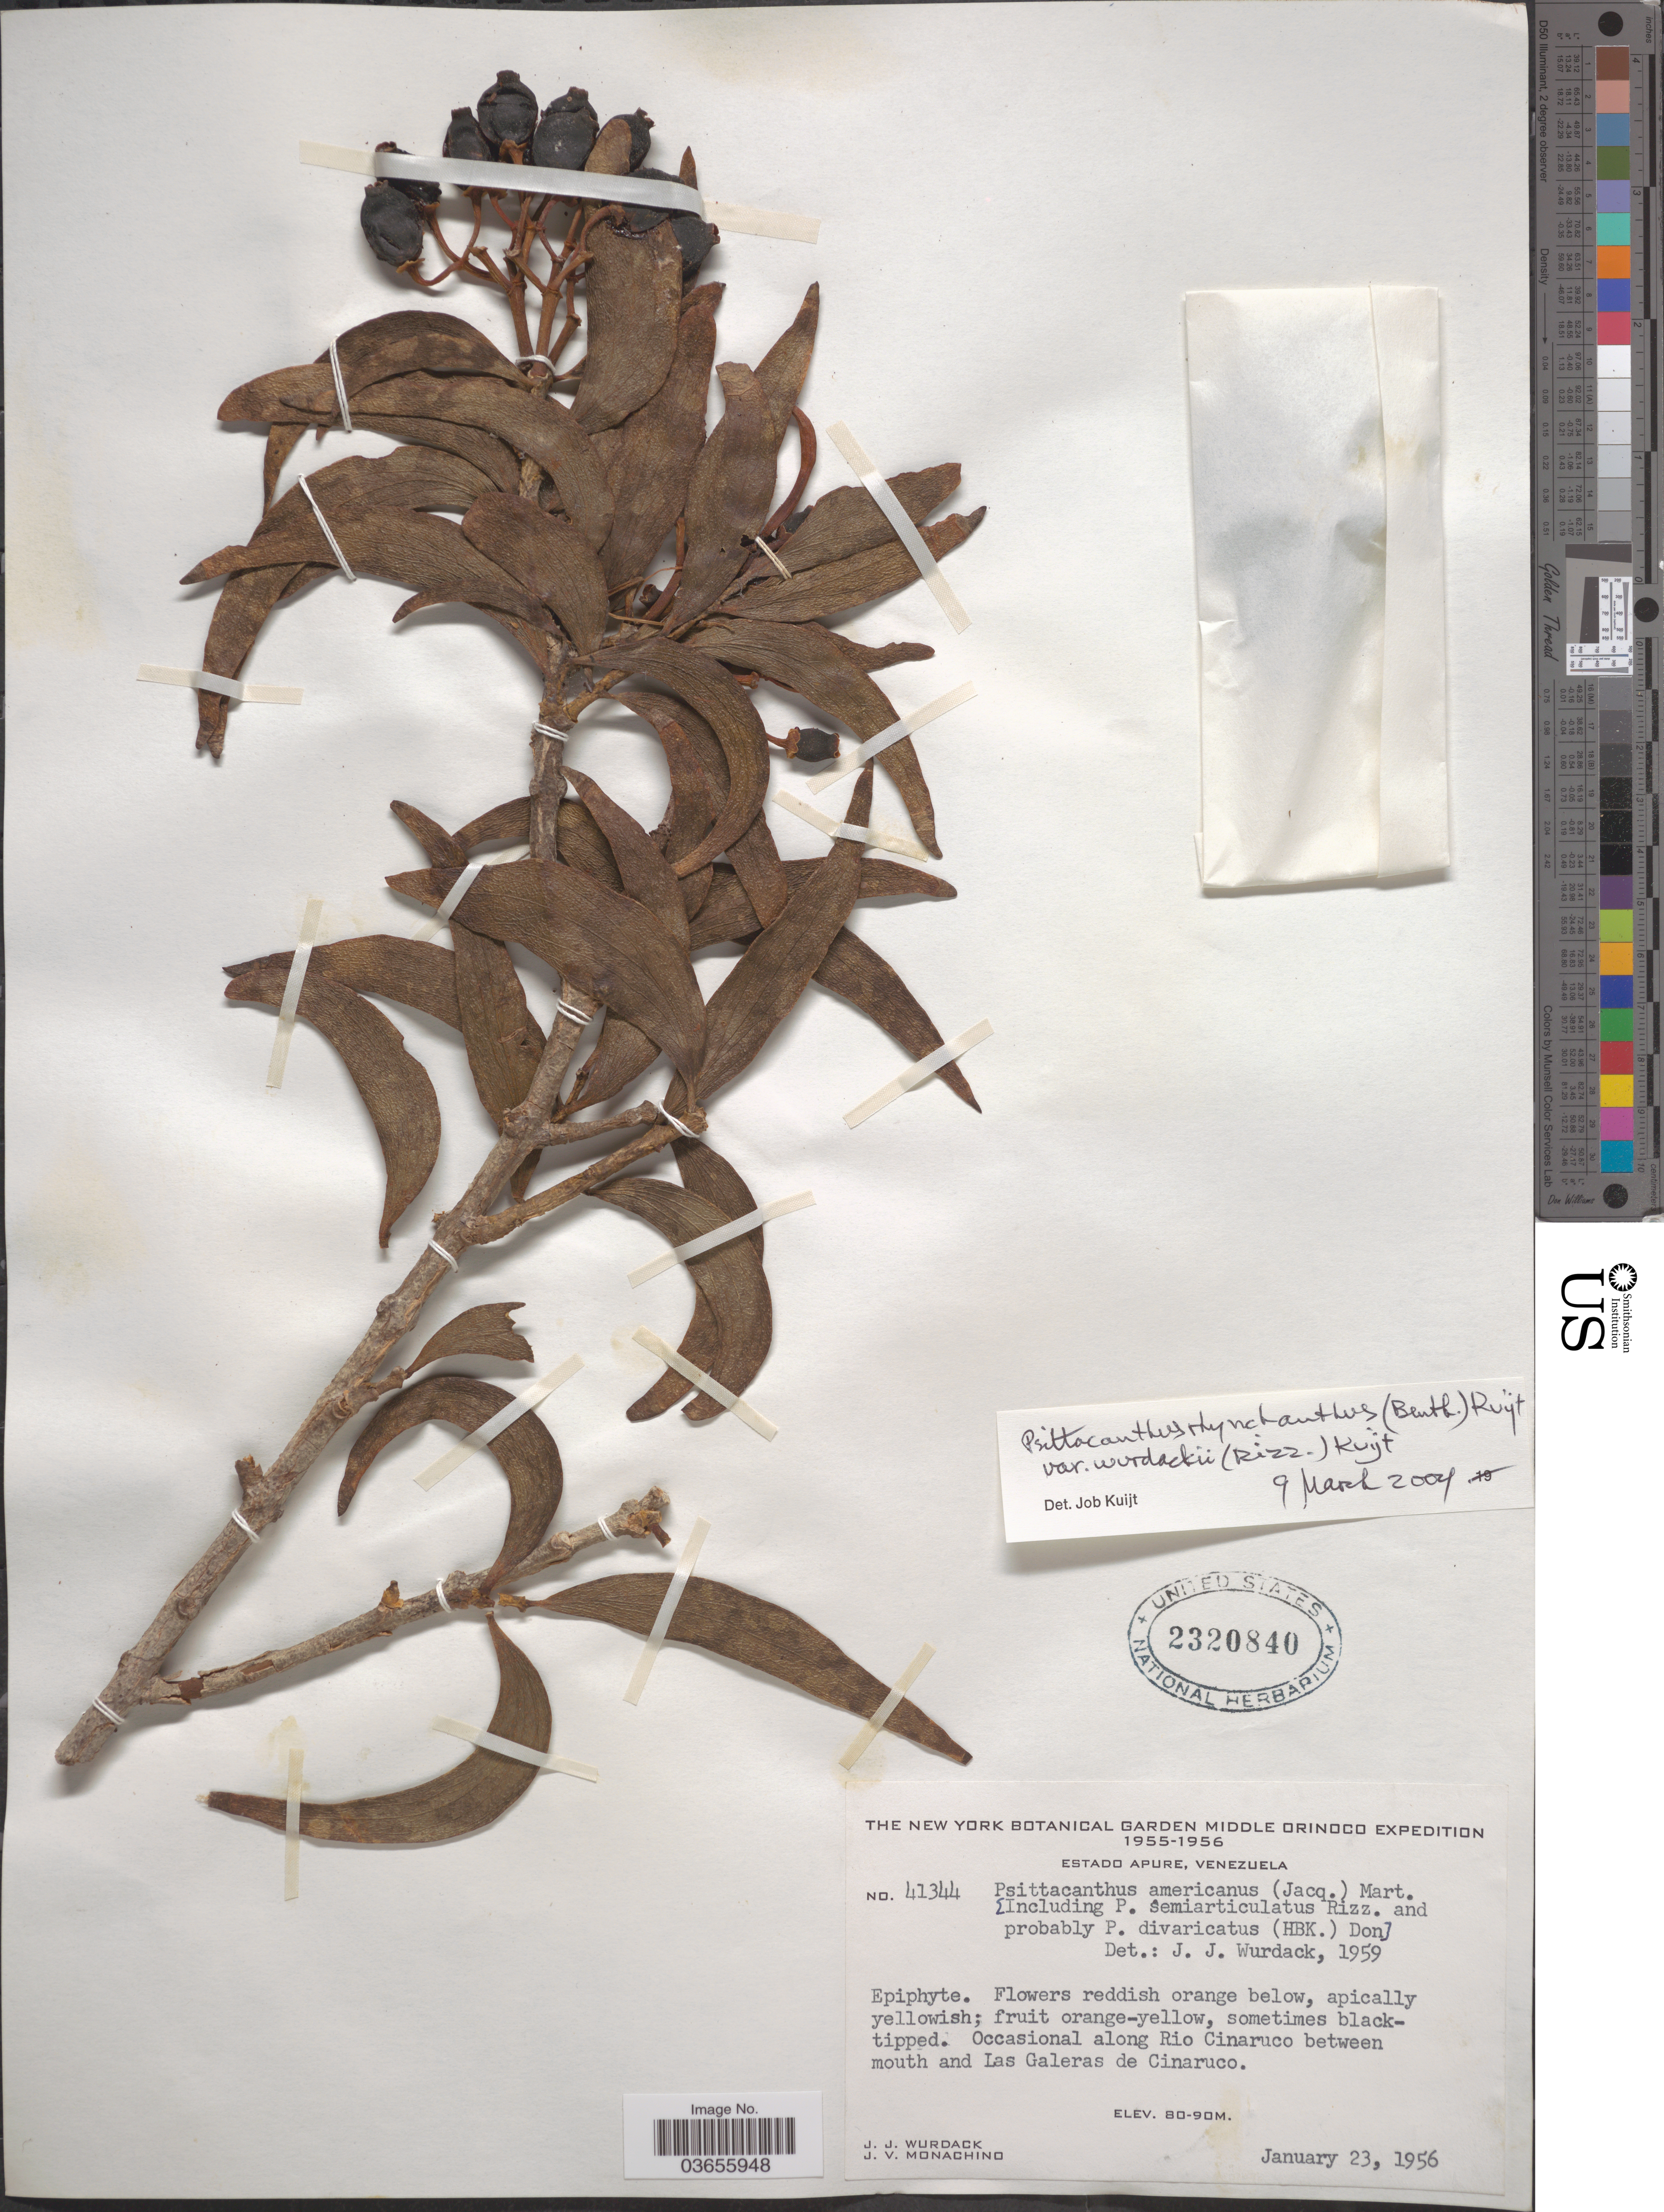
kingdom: Plantae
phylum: Tracheophyta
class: Magnoliopsida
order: Santalales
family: Loranthaceae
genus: Psittacanthus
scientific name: Psittacanthus rhynchanthus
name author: (Benth.) Kuijt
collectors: J. J. Wurdack & J. V. Monachino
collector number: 41344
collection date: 1956-04-23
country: Venezuela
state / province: Apure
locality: Occasional along Rio Cinaruco between mouth and Las Galeras de Cinaruco.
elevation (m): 80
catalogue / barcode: US 2320840